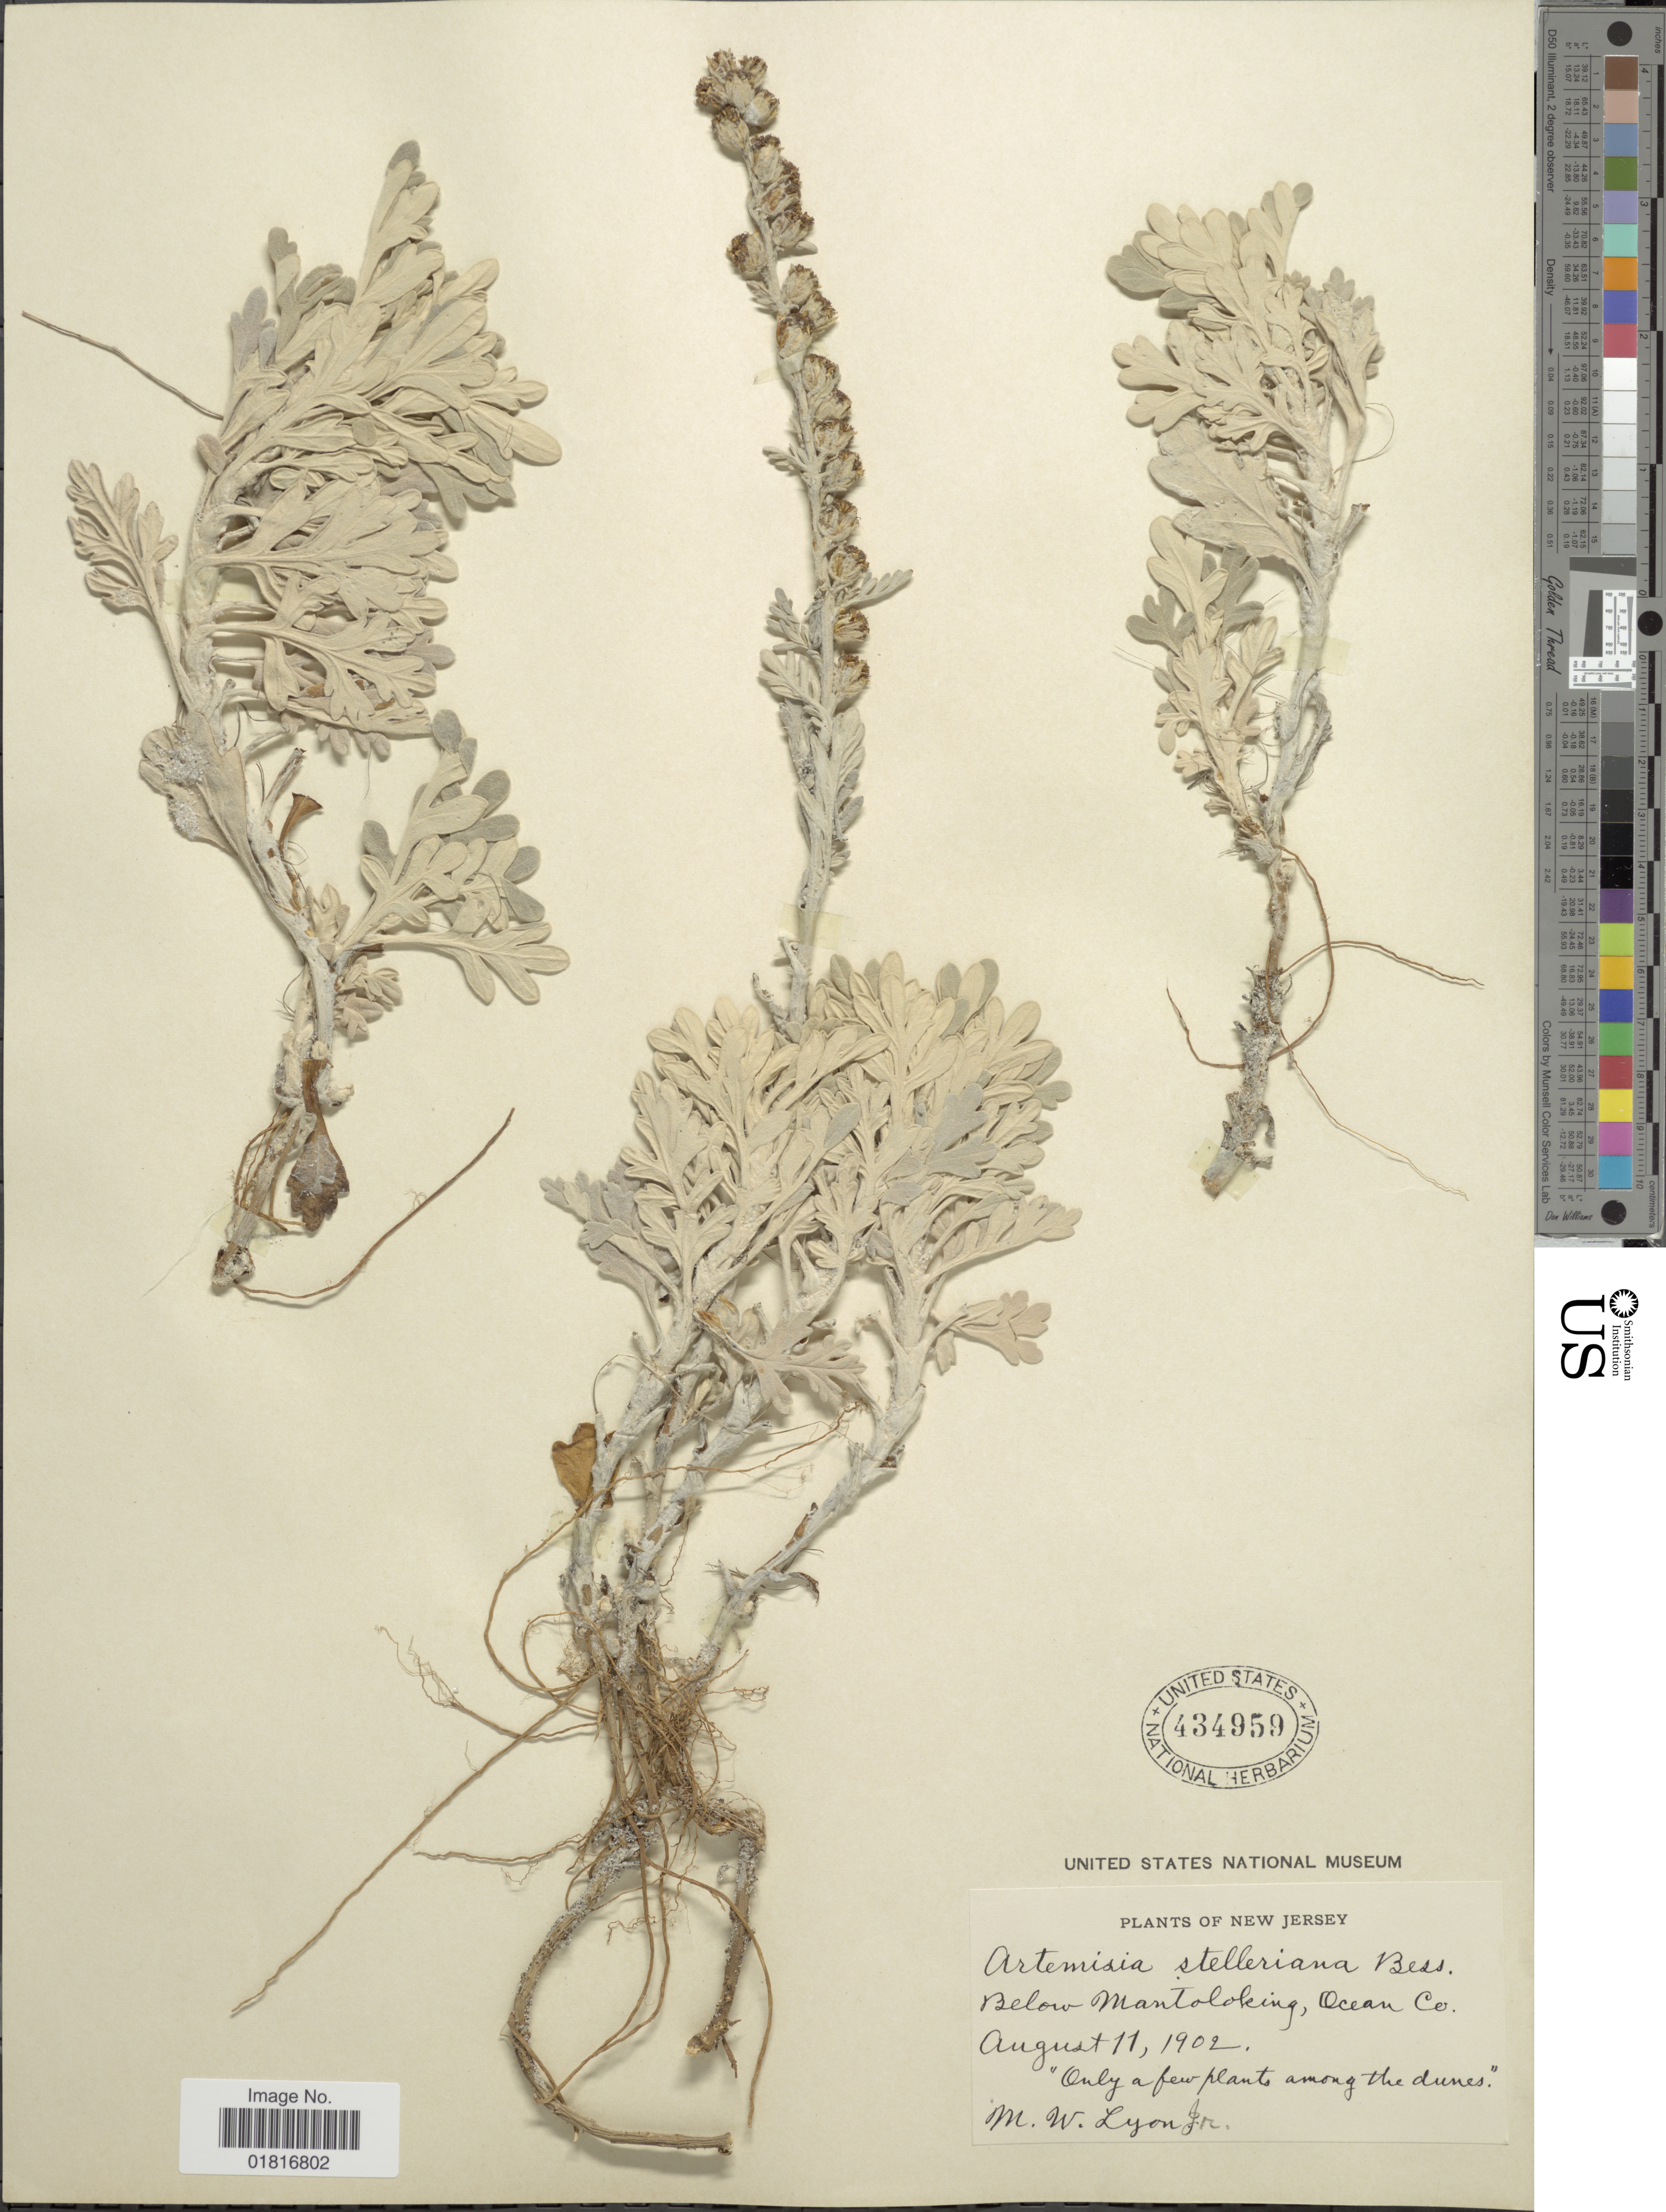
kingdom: Plantae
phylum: Tracheophyta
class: Magnoliopsida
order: Asterales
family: Asteraceae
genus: Artemisia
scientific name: Artemisia stelleriana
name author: Besser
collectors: M. W. Lyon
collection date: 1902-08-11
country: United States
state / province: New Jersey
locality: Below Mantoloking, Ocean Co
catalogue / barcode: US 434959